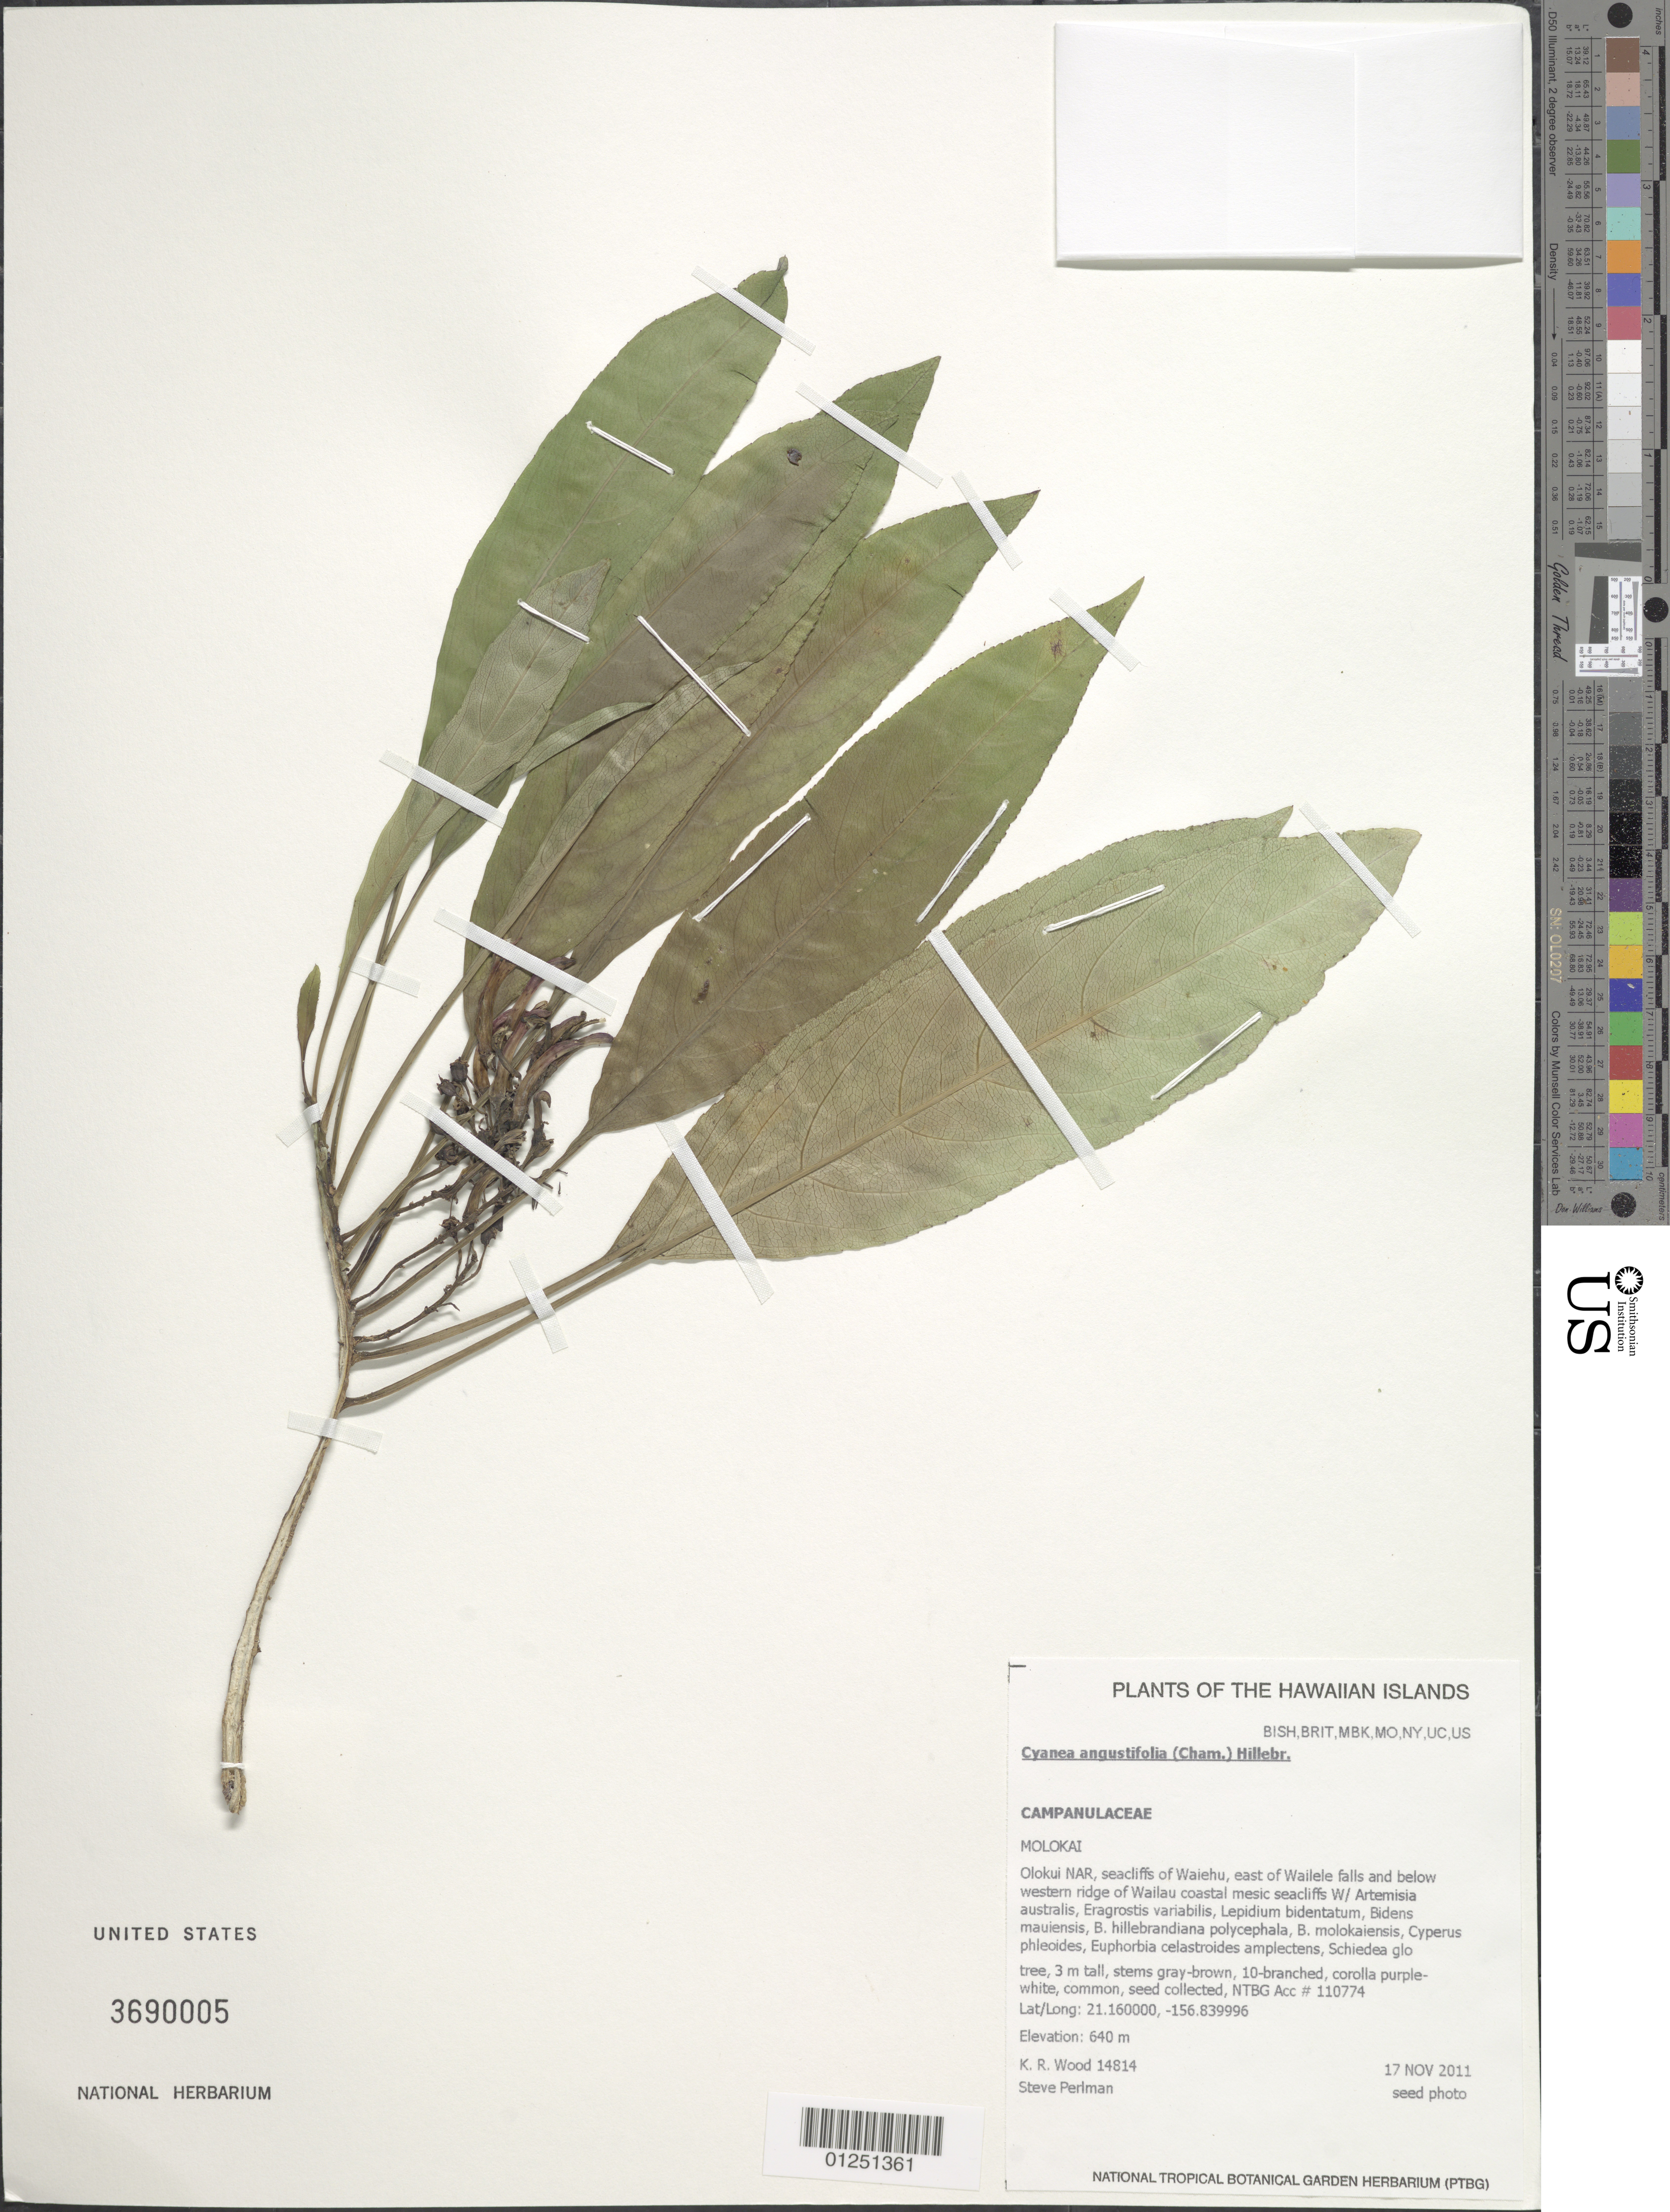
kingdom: Plantae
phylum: Tracheophyta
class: Magnoliopsida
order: Asterales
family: Campanulaceae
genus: Cyanea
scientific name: Cyanea angustifolia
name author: (Cham.) Hillebr.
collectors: K. R. Wood & S. P. Perlman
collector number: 14814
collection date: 2011-11-17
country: United States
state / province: Hawaii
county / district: Maui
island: Moloka'i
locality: Olokui NAR, seacliffs of Waiehu, east of Wailele falls and below western ridge of Wailau coastal mesic seacliffs.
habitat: Coastal mesic seacliffs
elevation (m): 640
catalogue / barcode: US 3690005